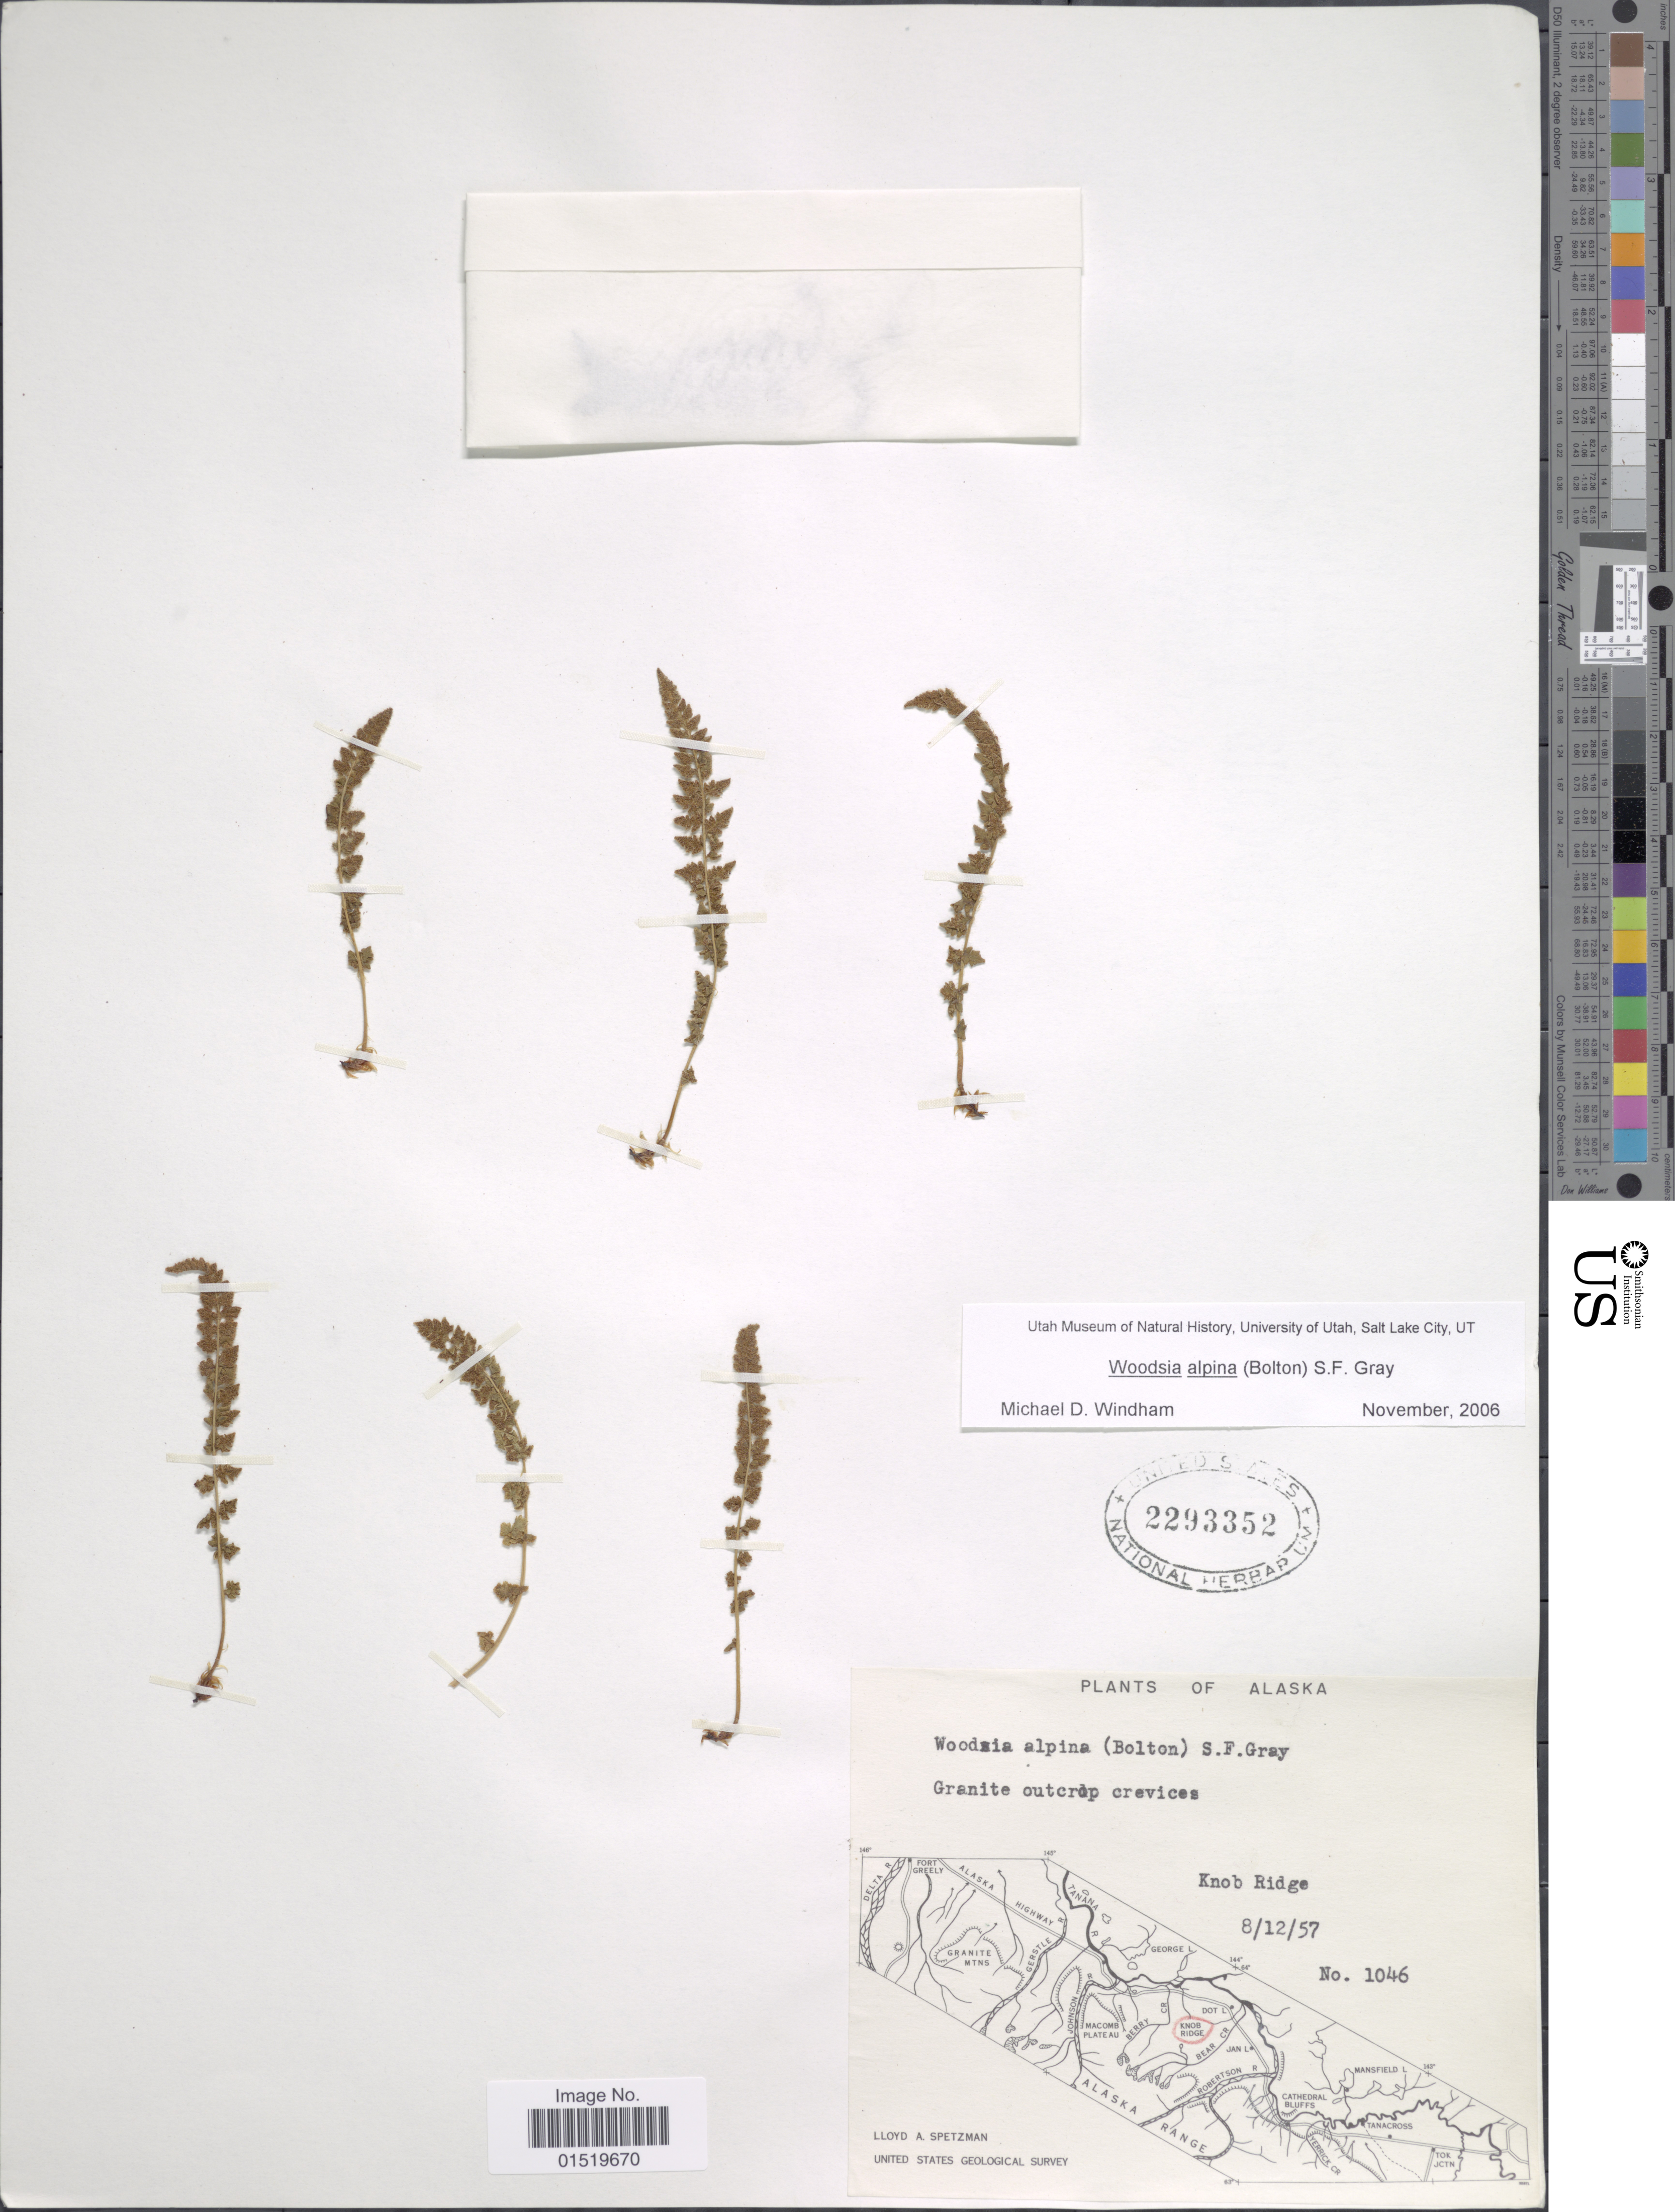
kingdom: Plantae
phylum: Tracheophyta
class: Polypodiopsida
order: Polypodiales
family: Woodsiaceae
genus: Woodsia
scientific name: Woodsia alpina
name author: (Bolton) S.F. Gray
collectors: L. Spetzman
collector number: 1046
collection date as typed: Transcribed d/m/y: 12/8/57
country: United States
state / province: Alaska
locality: Knob Ridge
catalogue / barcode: US 2293352